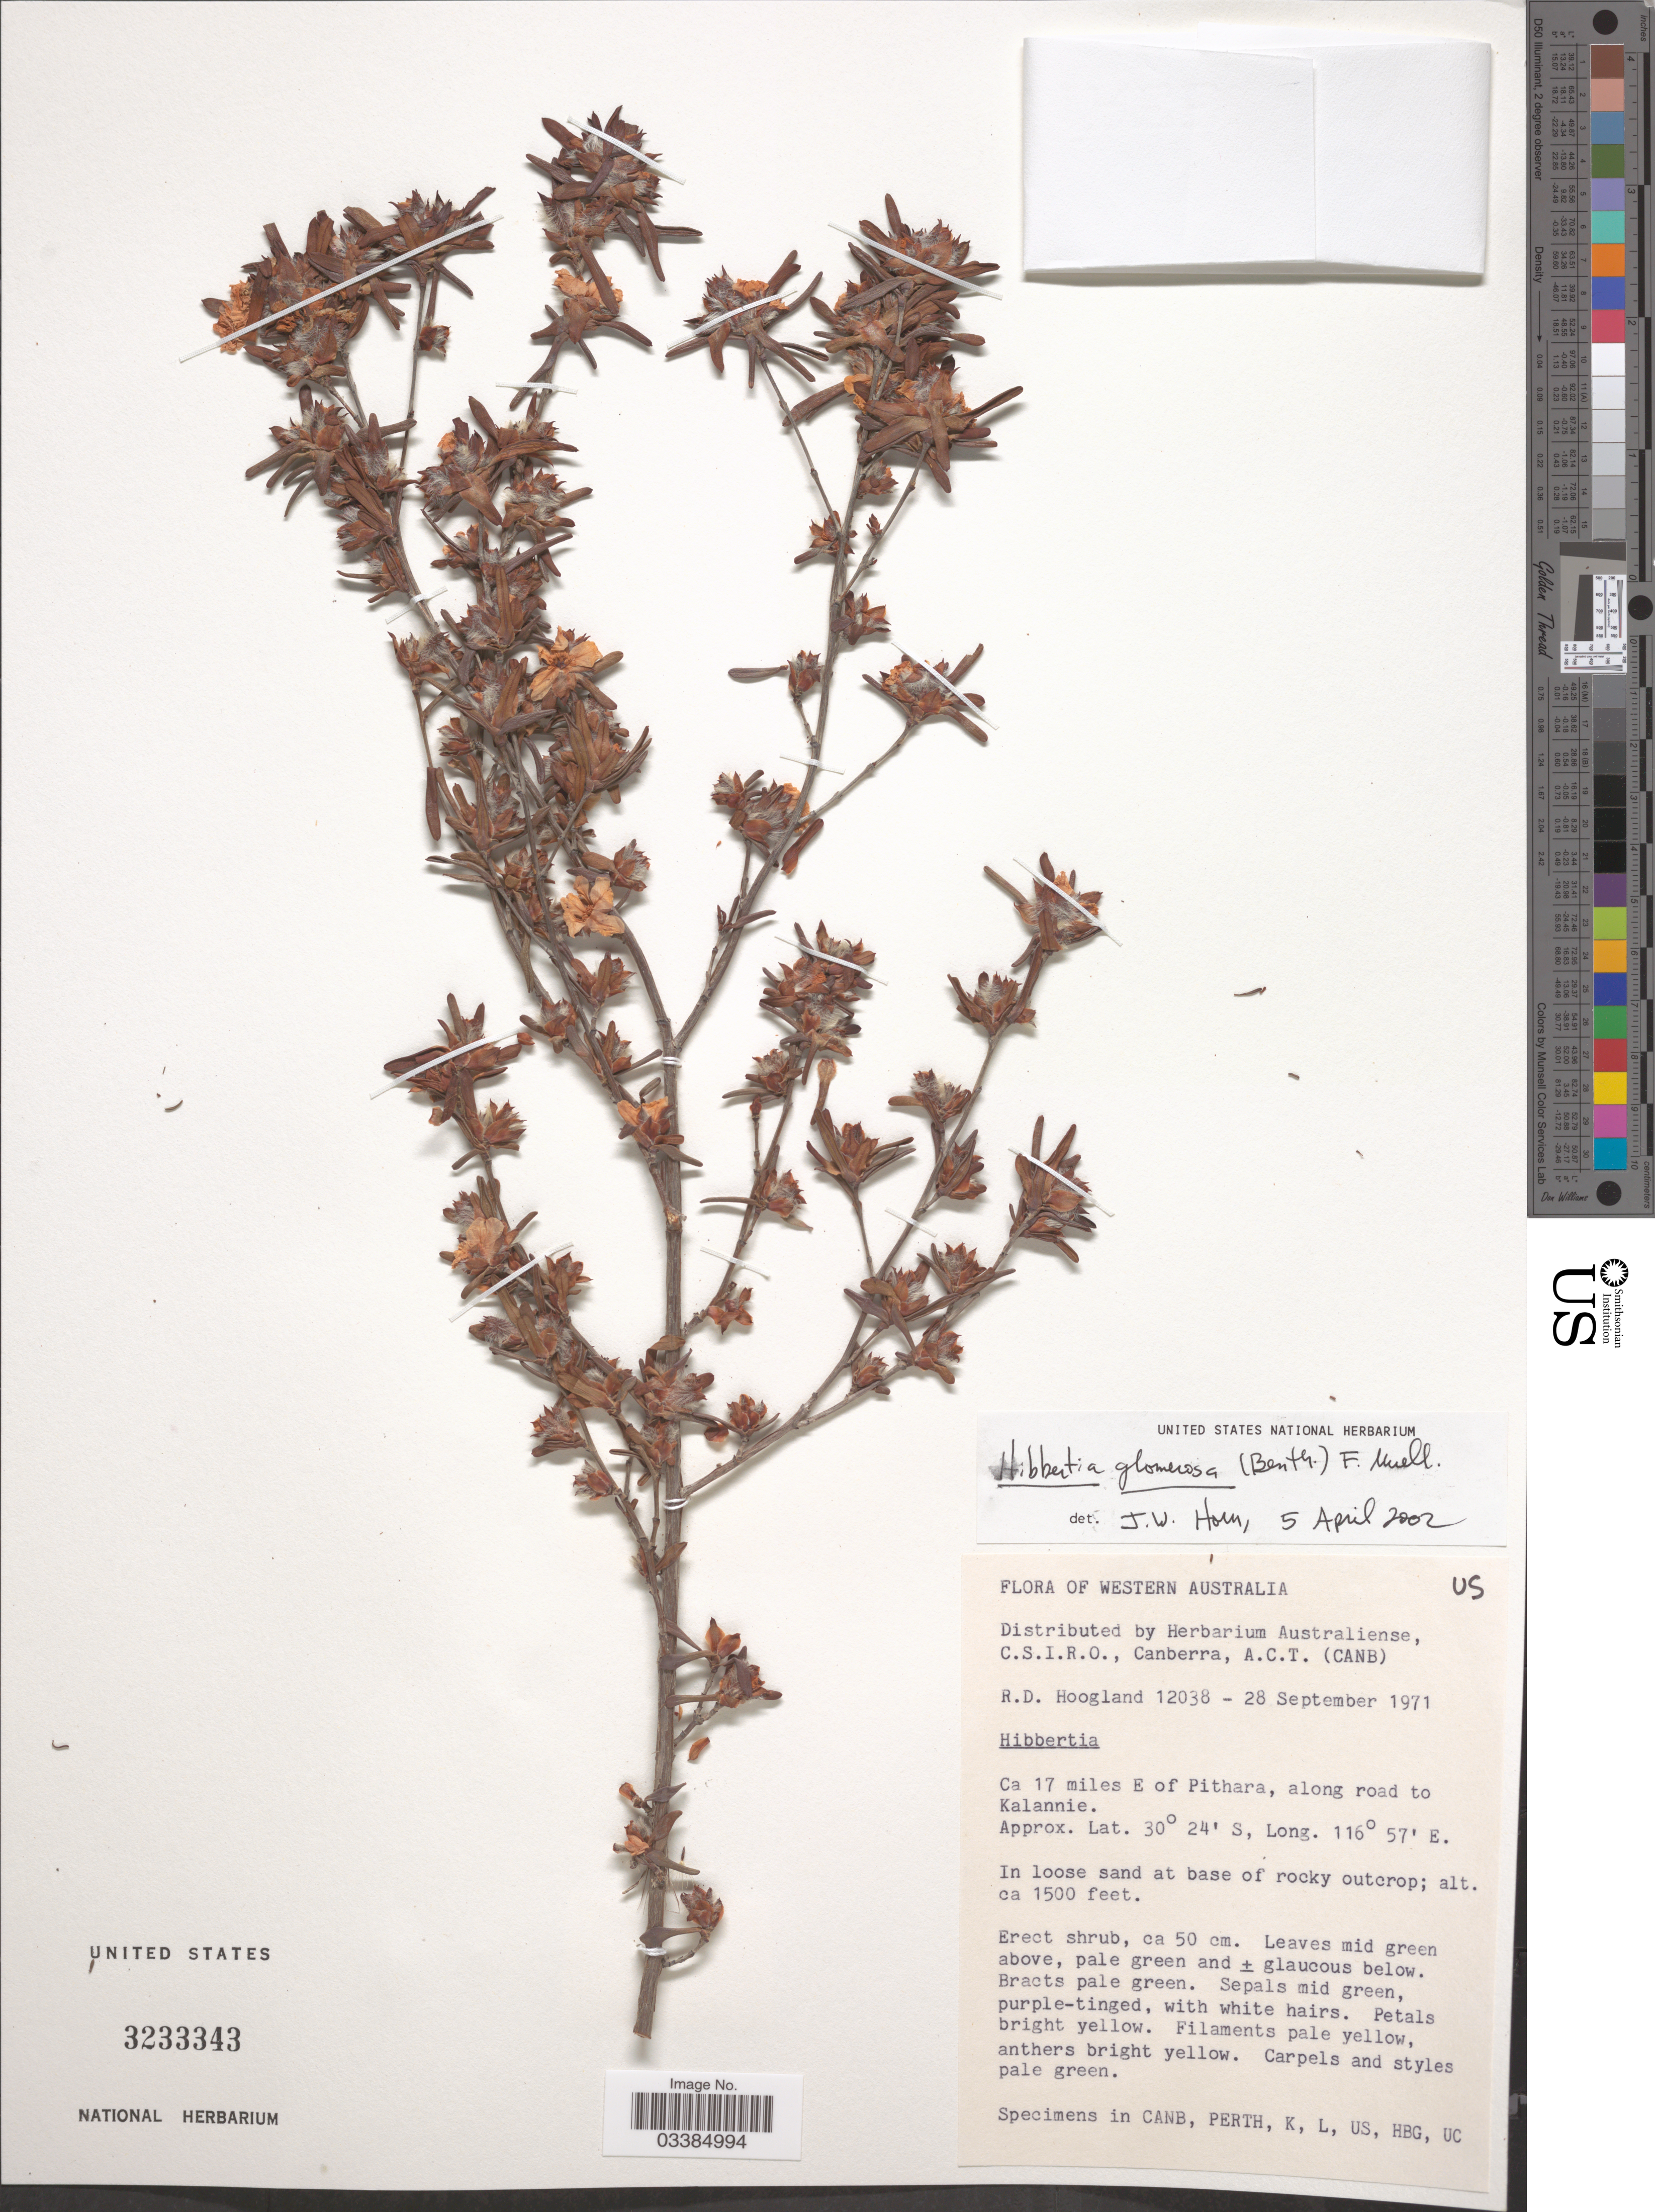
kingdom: Plantae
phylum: Tracheophyta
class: Magnoliopsida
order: Dilleniales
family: Dilleniaceae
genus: Hibbertia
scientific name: Hibbertia glomerosa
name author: F. Muell.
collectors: R. D. Hoogland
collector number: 12038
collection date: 1971-09-28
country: Australia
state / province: Western Australia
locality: Ca 17 miles E of Pithara, along road to Kalannie.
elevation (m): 457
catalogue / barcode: US 3233343